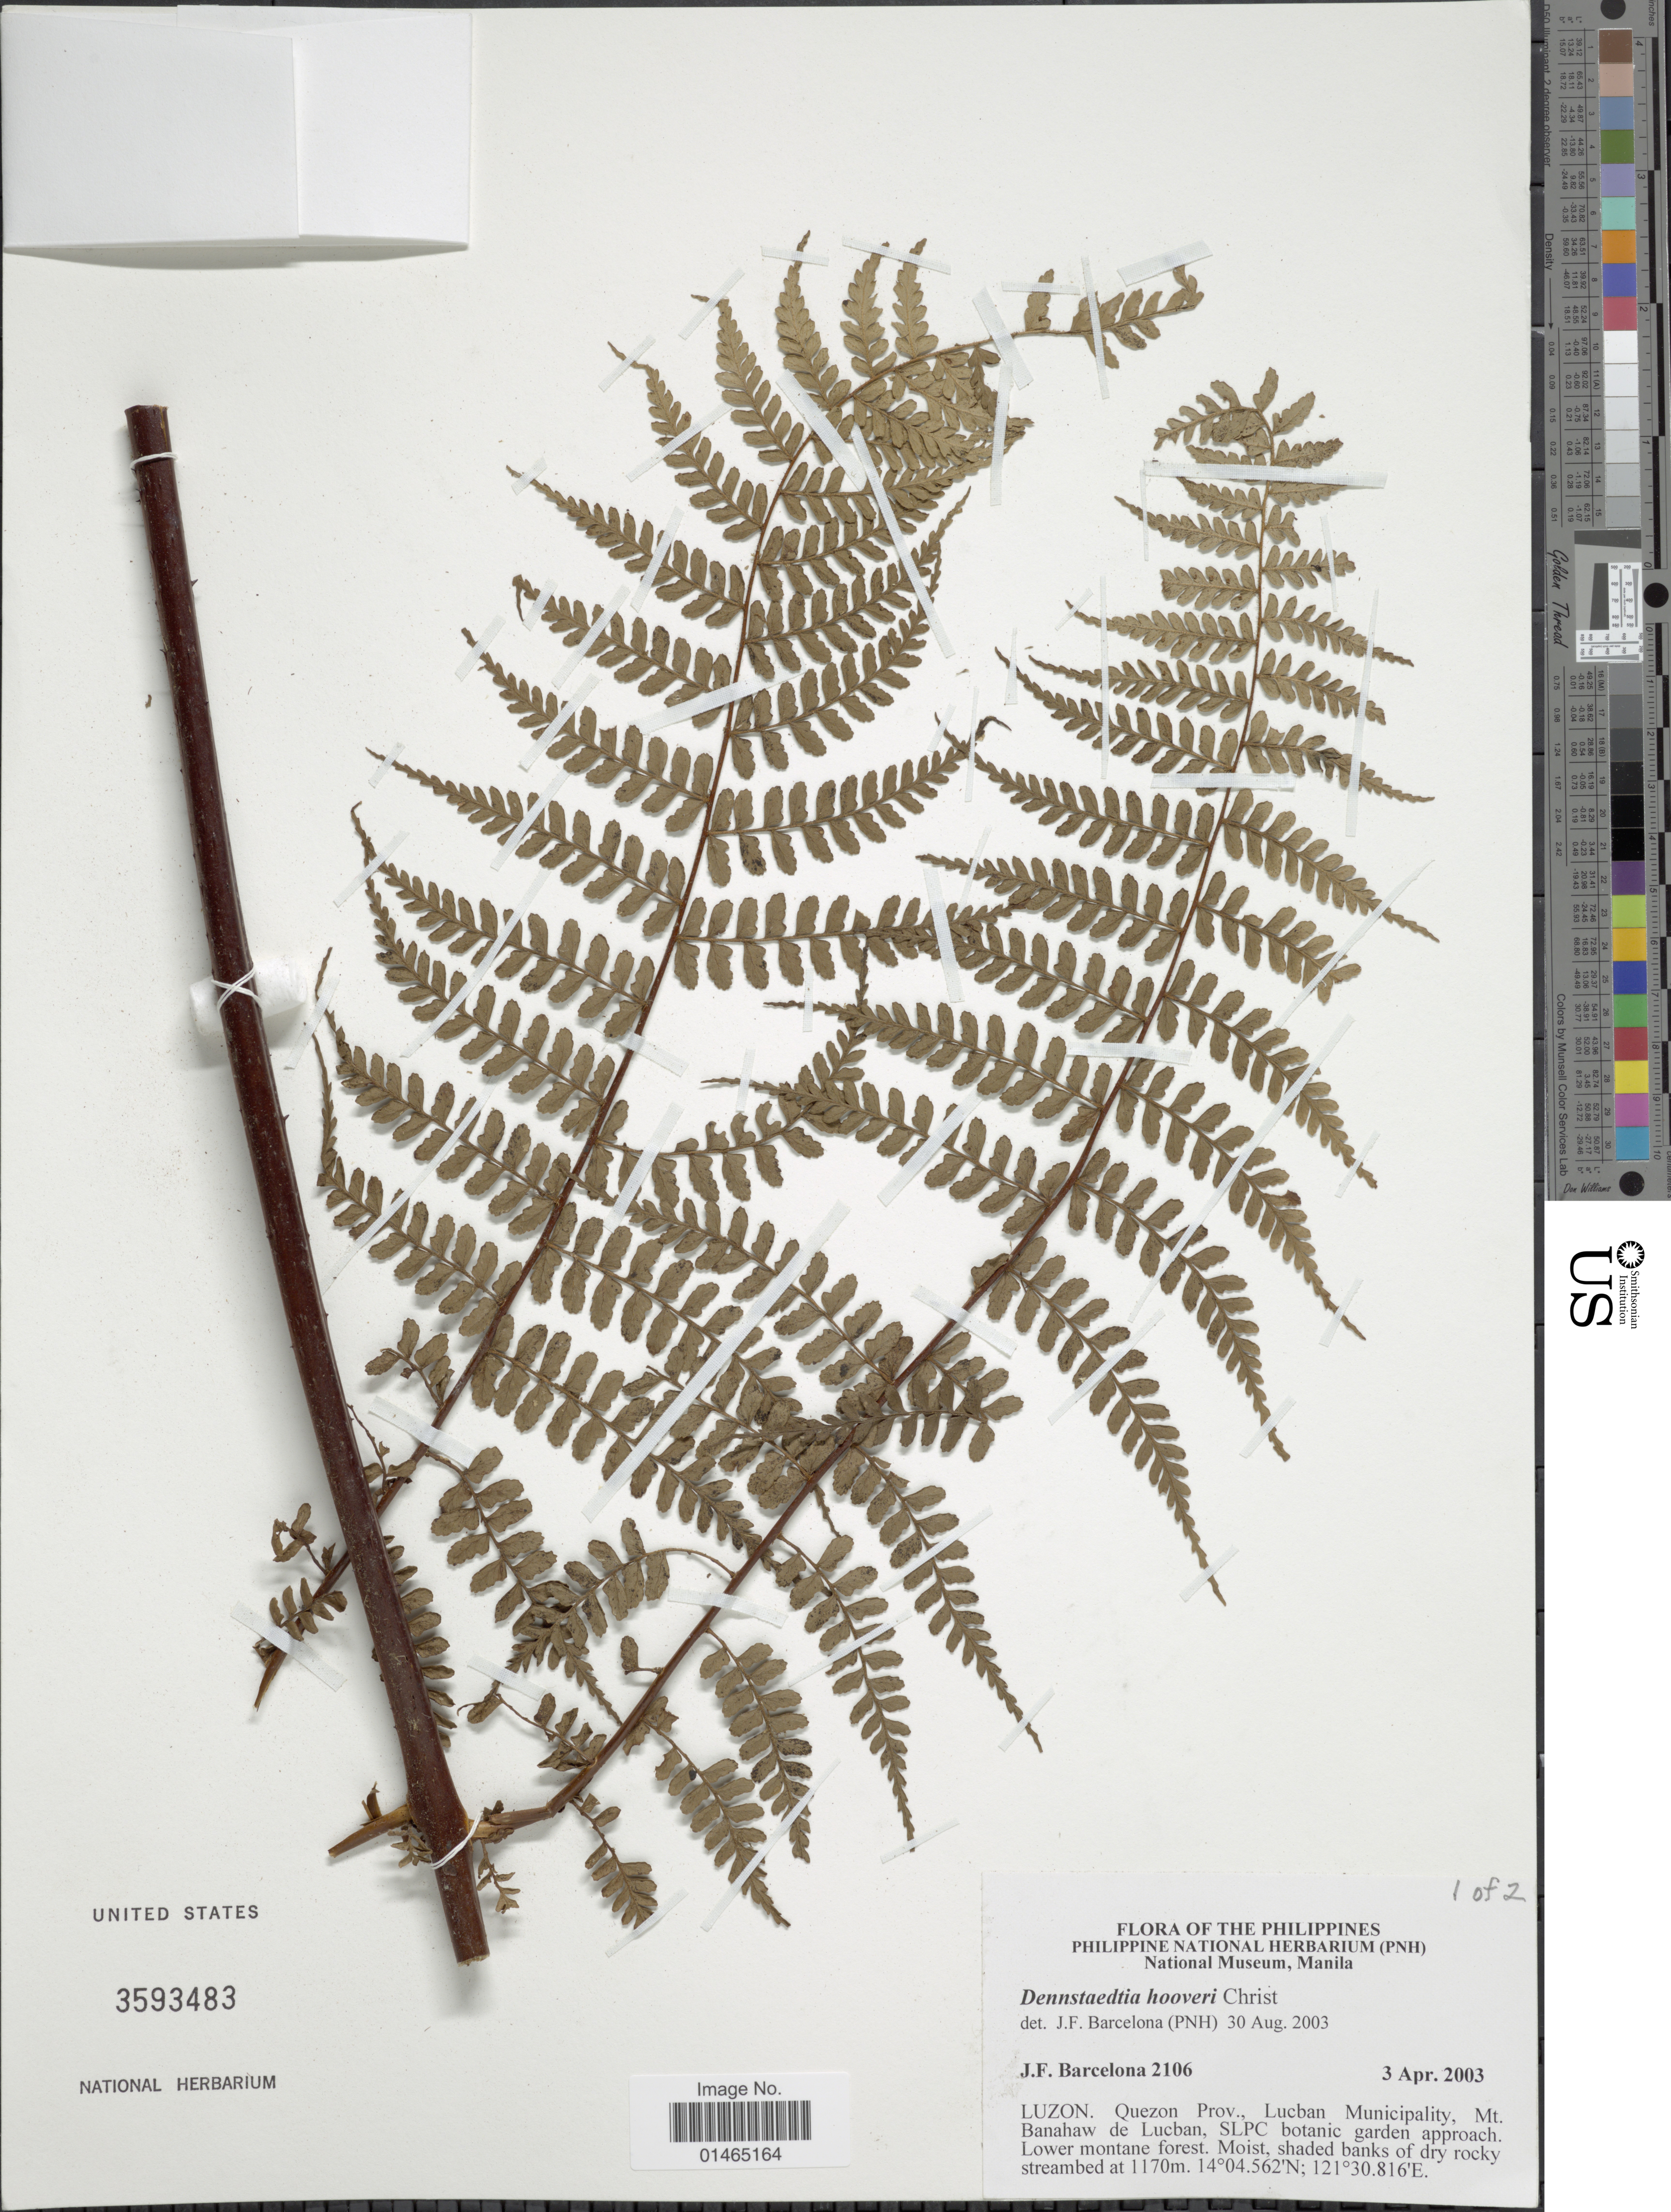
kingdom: Plantae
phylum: Tracheophyta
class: Polypodiopsida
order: Polypodiales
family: Dennstaedtiaceae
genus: Dennstaedtia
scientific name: Dennstaedtia hooveri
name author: Christ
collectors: J. F. Barcelona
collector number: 2106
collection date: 2003-04-03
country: Philippines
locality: Luzon. Quezon Prov., Lucban Municipality, Mt. Banahaw de Lucban, SLPC botanic garden approach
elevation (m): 1170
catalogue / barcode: US 3593483